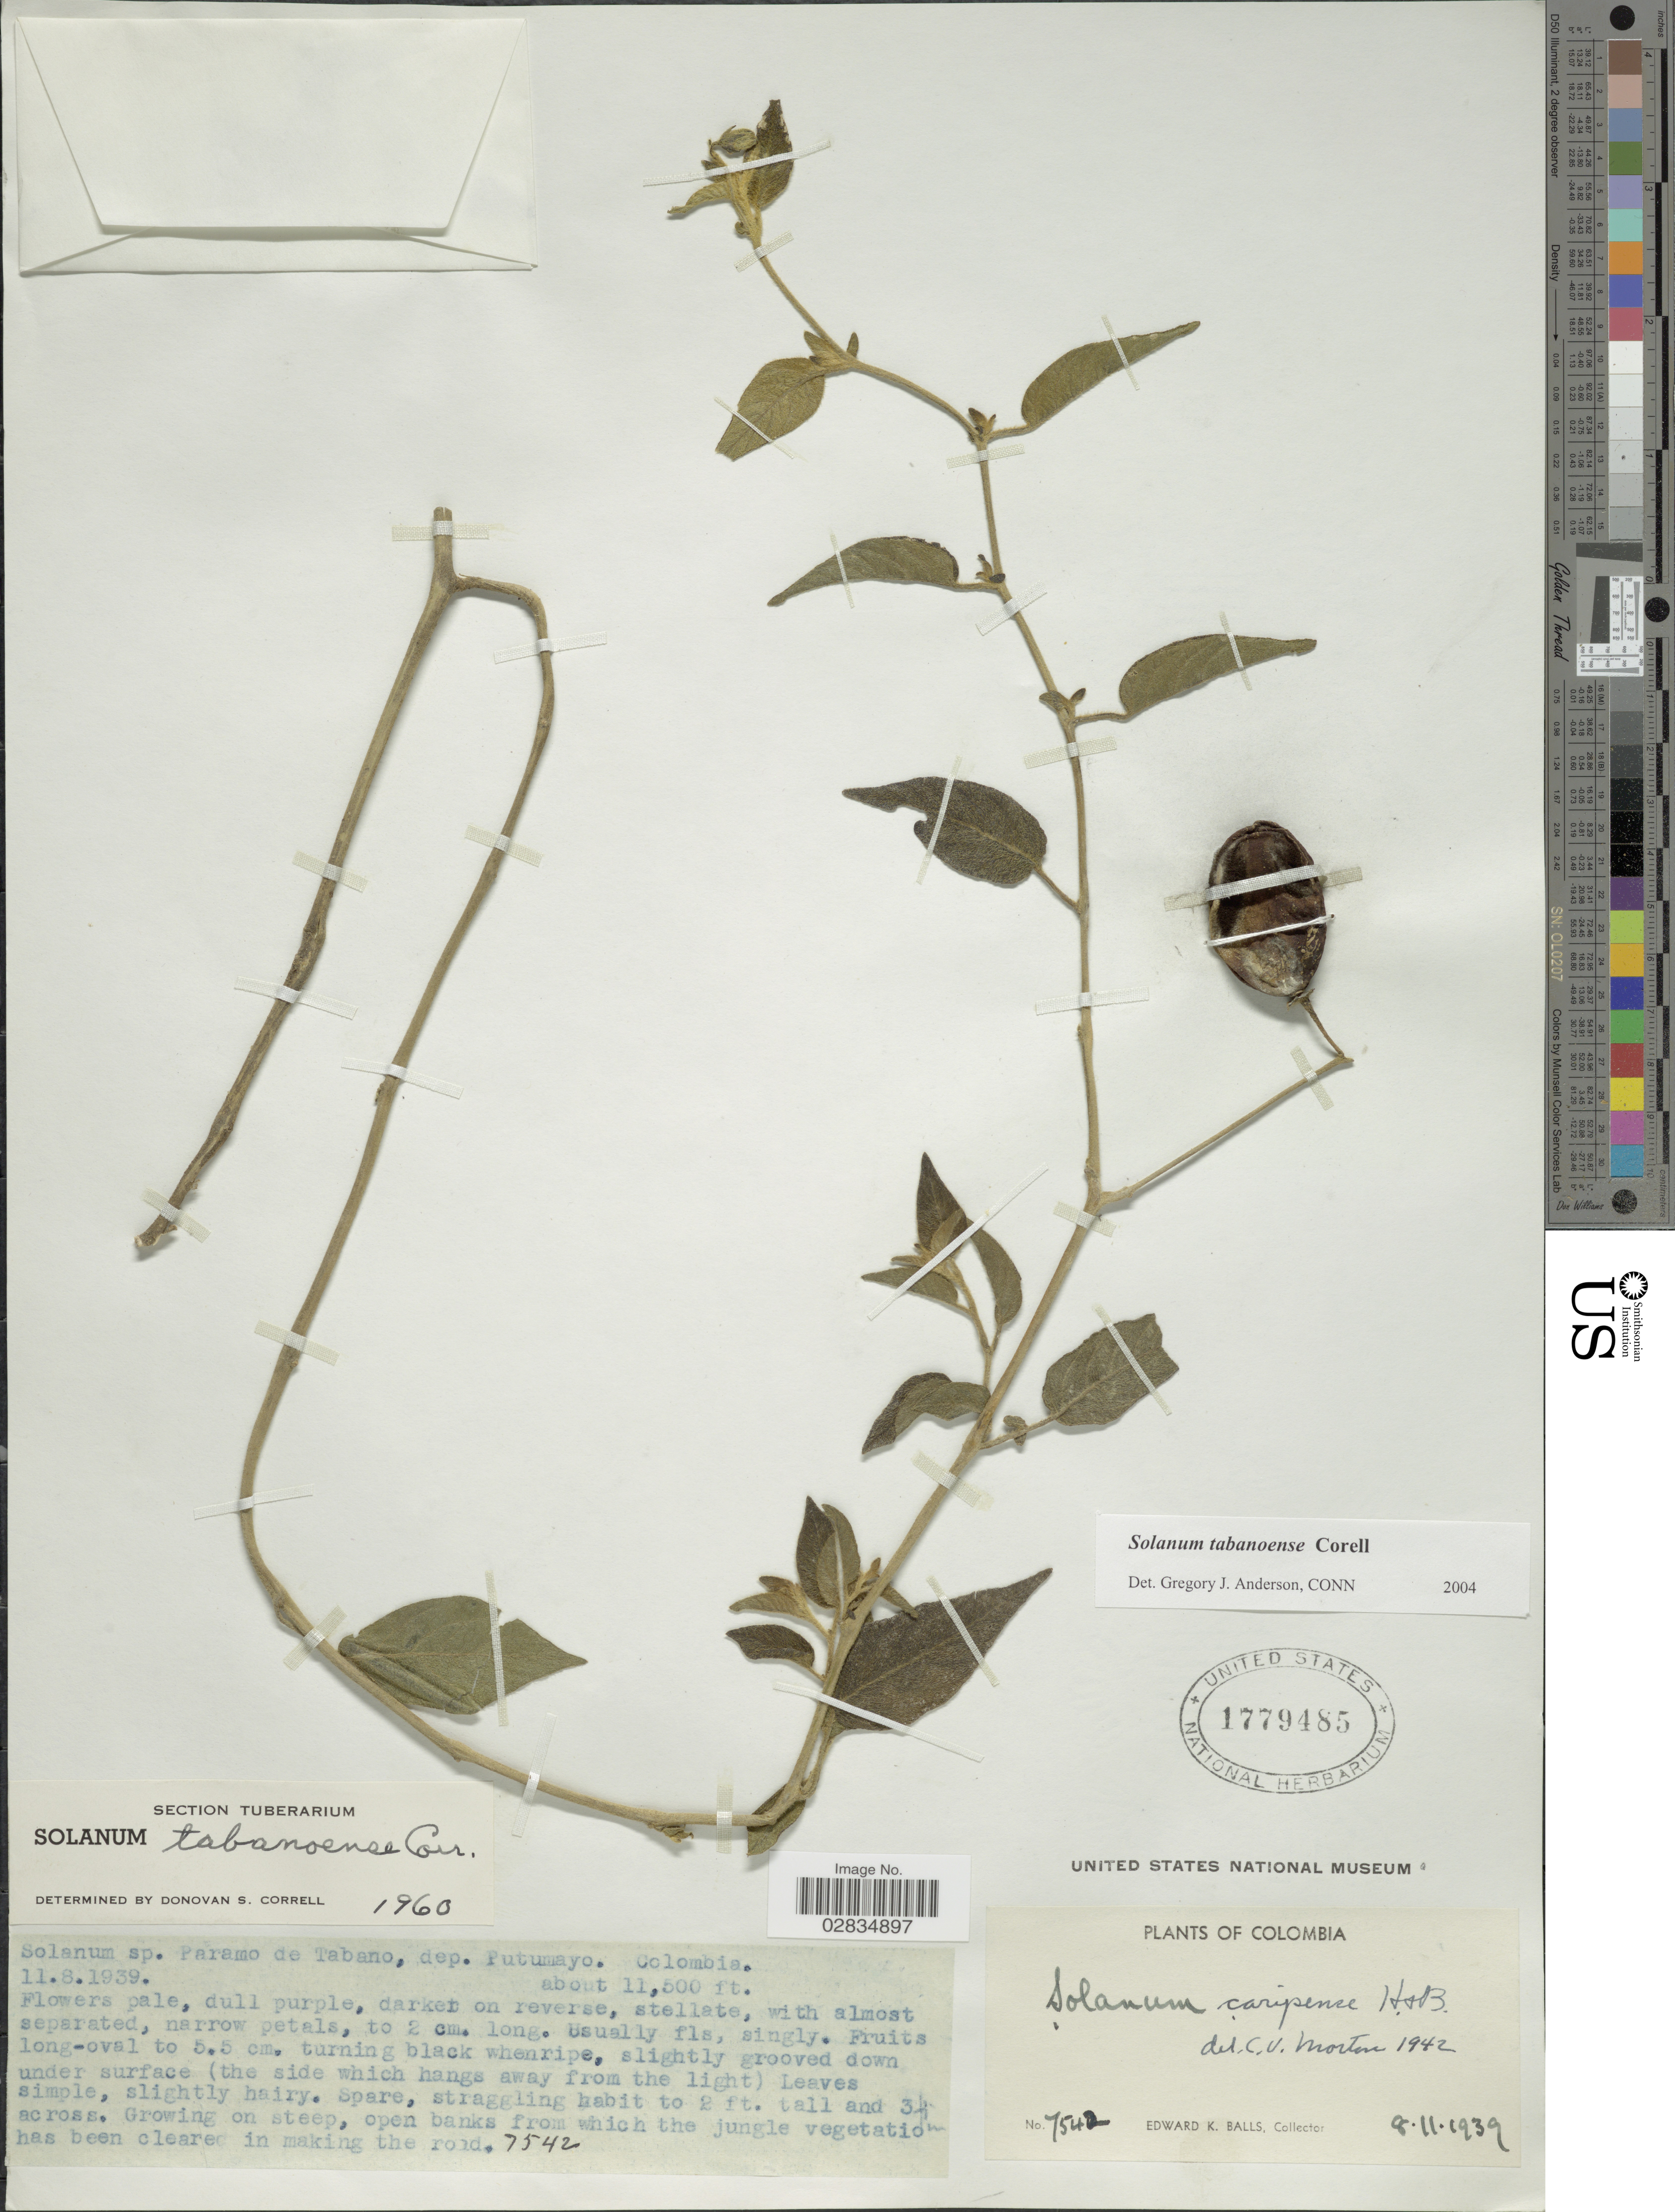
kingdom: Plantae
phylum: Tracheophyta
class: Magnoliopsida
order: Solanales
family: Solanaceae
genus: Solanum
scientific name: Solanum tabanoense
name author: Correll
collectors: E. K. Balls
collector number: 7542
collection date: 1939-11-08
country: Colombia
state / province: Putumayo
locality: Paramo de Tabano, dep. Putumayo.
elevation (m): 3505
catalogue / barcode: US 1779485